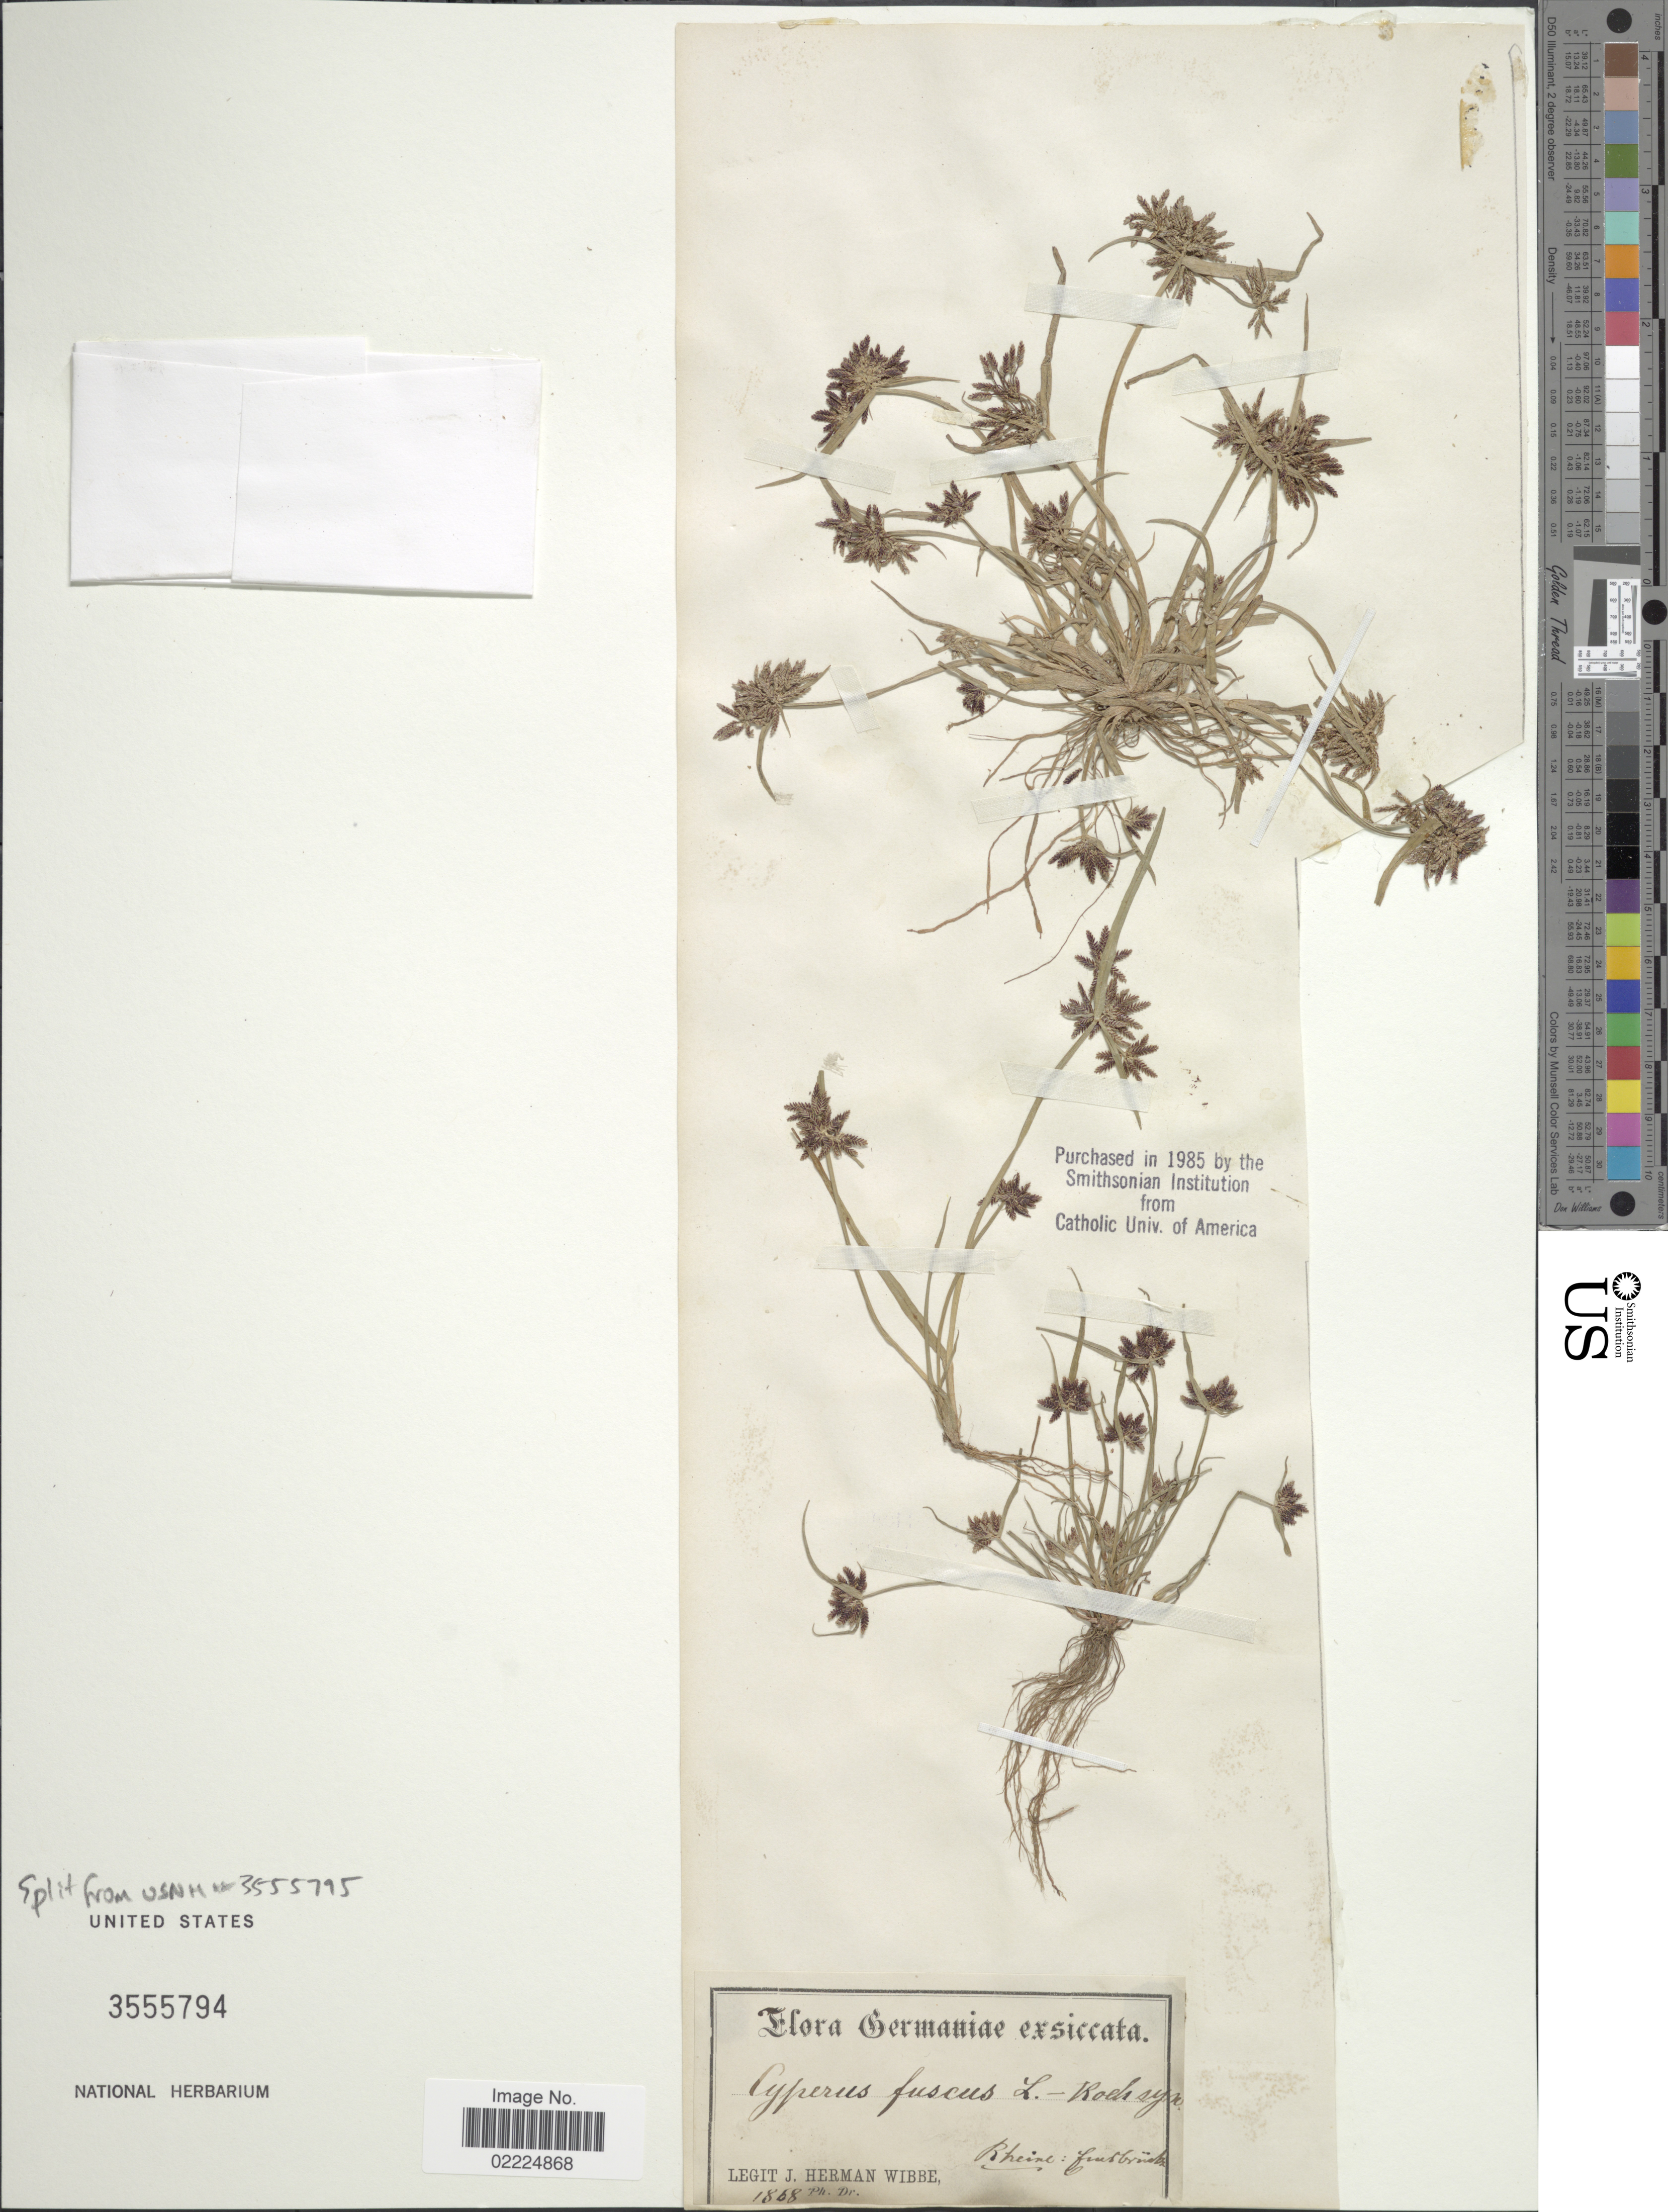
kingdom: Plantae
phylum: Tracheophyta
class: Liliopsida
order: Poales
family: Cyperaceae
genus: Cyperus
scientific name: Cyperus fuscus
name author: L.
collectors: J. Wibbe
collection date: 1868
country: Germany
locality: Germaniae. Rheine: Frusbrusk [interpreted]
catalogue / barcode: US 3555794